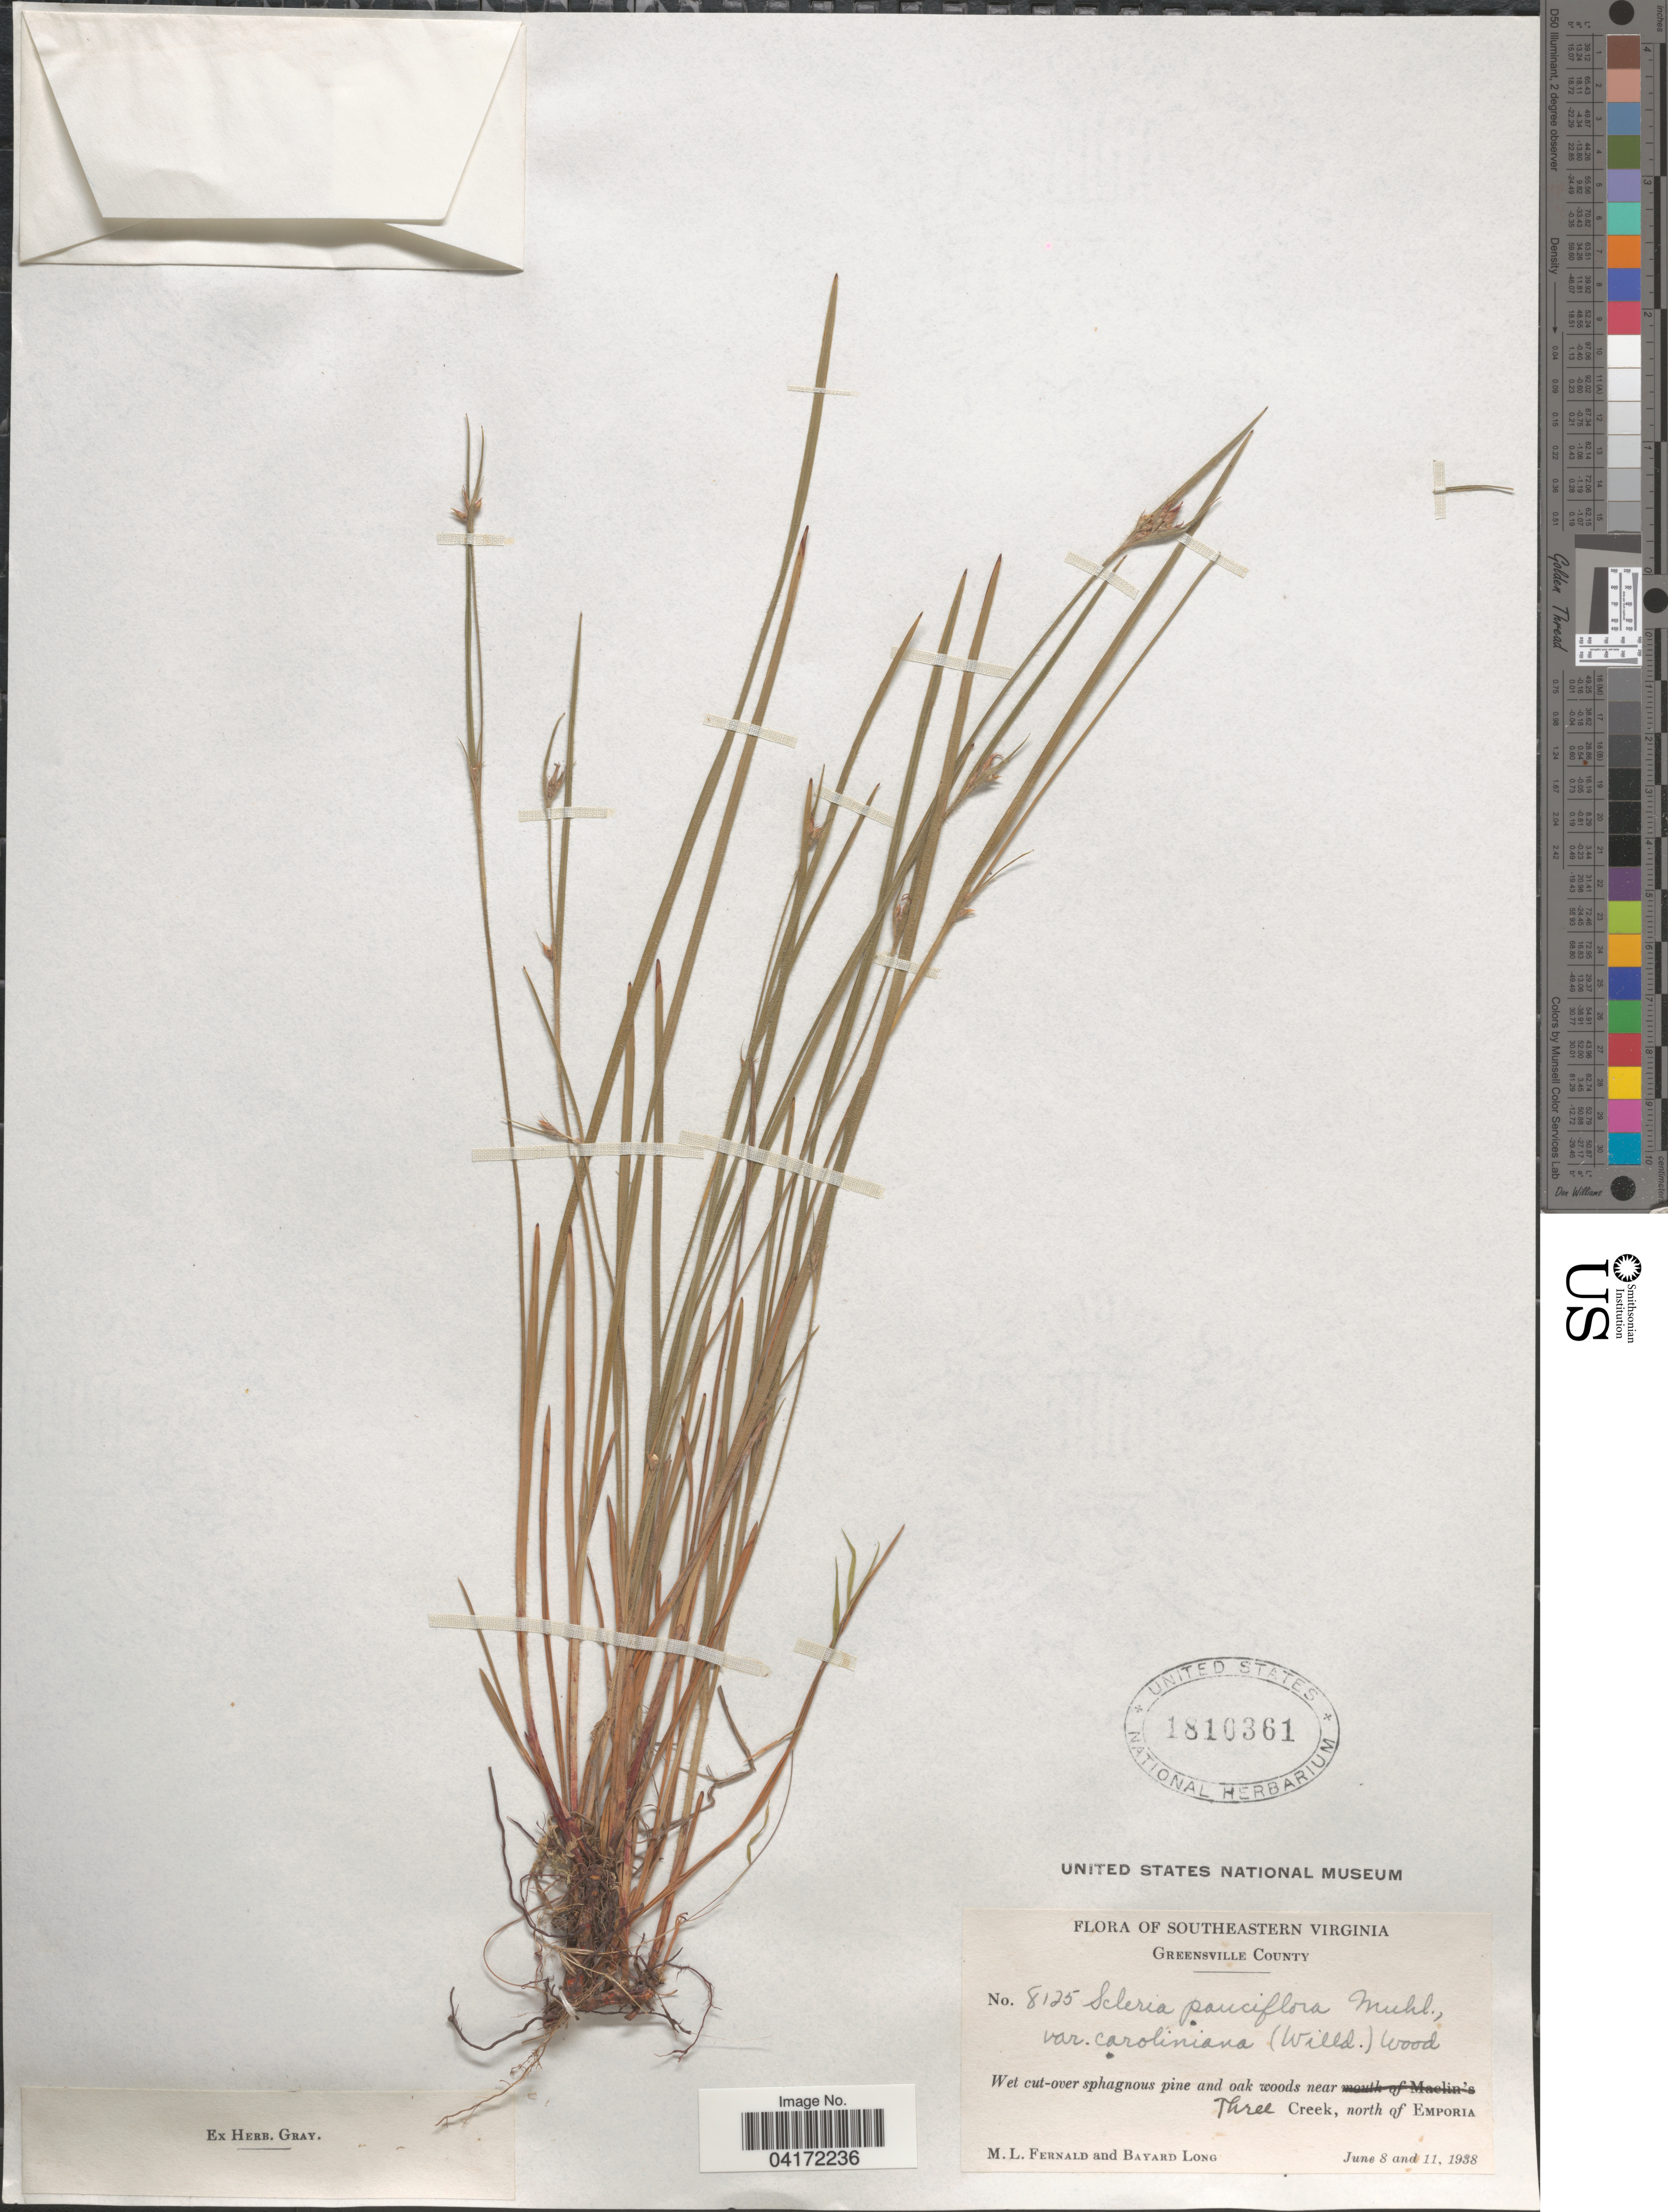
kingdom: Plantae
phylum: Tracheophyta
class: Liliopsida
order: Poales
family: Cyperaceae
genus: Scleria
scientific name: Scleria pauciflora var. caroliniana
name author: (Willd.) Alph. Wood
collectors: M. L. Fernald & B. Long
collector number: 8125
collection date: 1938-06-08/1938-06-11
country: United States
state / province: Virginia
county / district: Greensville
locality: Southeastern Virginia. Greensville County. Near Three Creek, north of Emporia.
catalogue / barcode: US 1810361